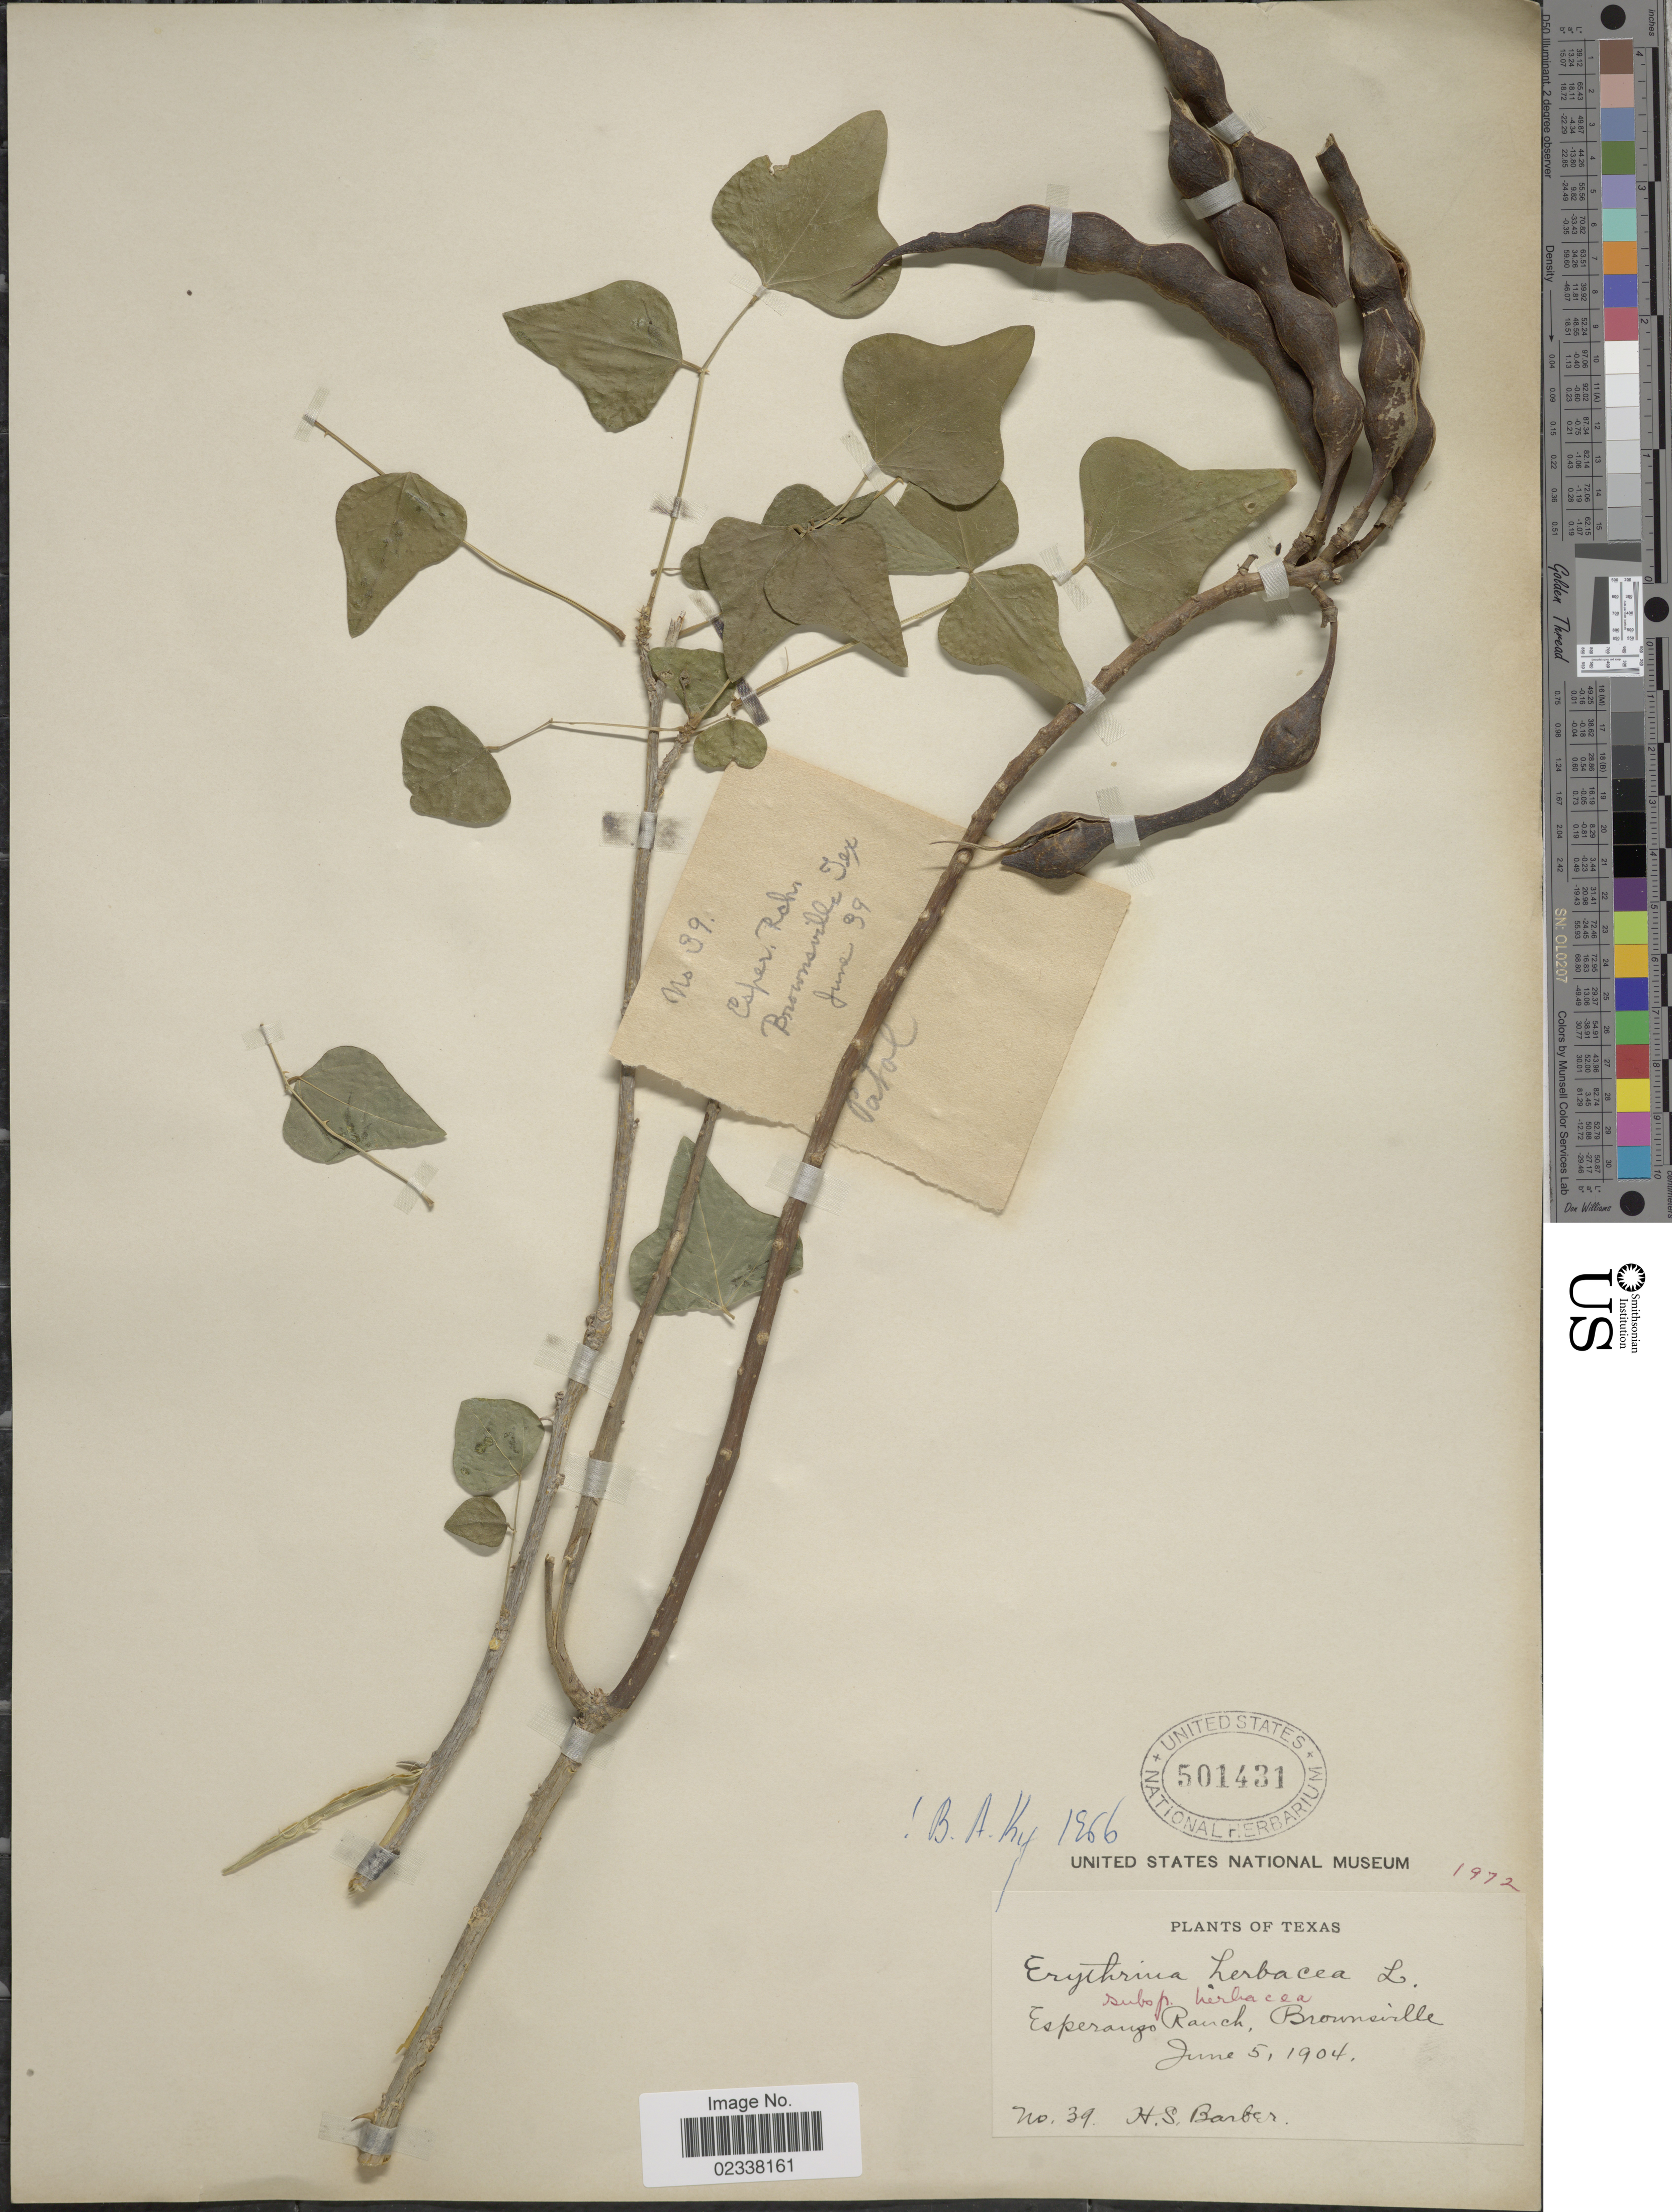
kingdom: Plantae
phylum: Tracheophyta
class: Magnoliopsida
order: Fabales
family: Fabaceae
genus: Erythrina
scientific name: Erythrina herbacea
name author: L.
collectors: H. Barber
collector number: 39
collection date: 1904-06-05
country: United States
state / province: Texas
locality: Esperanzo Ranch, Borwnsville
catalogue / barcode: US 501431